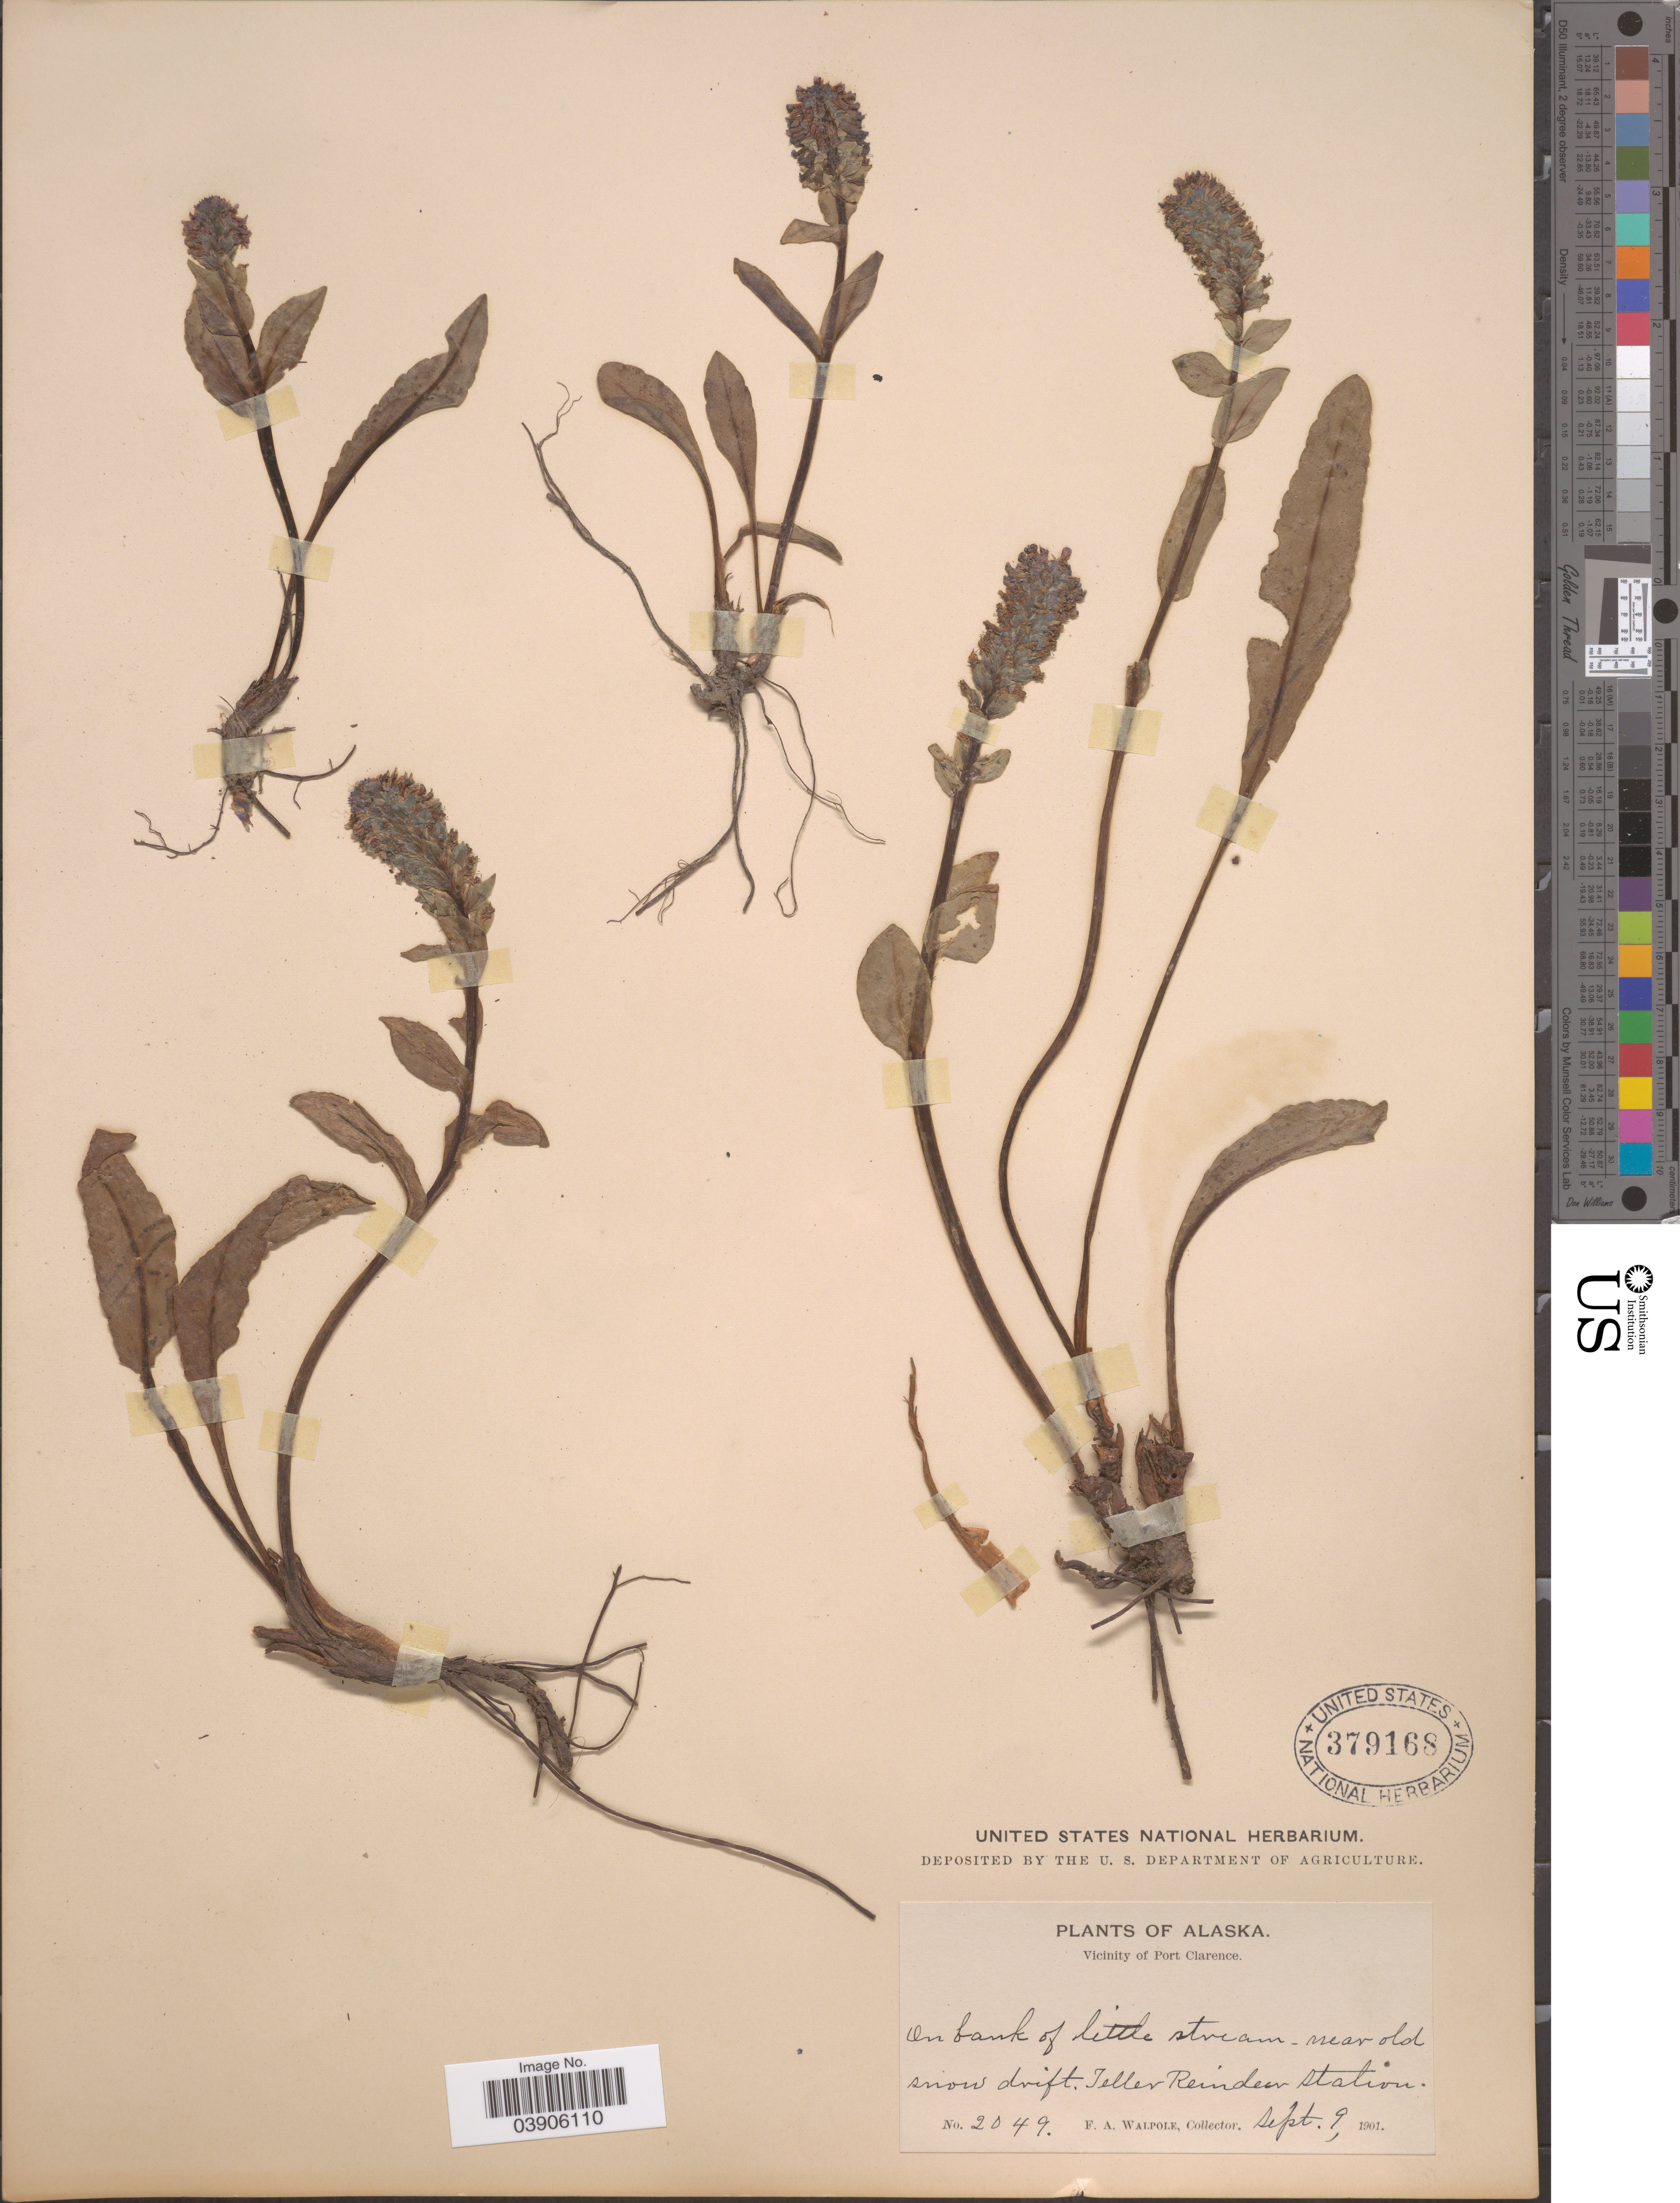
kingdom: Plantae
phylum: Tracheophyta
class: Magnoliopsida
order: Lamiales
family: Plantaginaceae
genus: Lagotis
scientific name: Lagotis glauca var. stelleri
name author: Trautv.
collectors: F. Walpole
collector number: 2049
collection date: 1901-09-09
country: United States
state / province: Alaska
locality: Vicinity of Port Clarence. On bank of little stream, near old snow drift. Teller Reindeer Station.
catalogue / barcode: US 379168